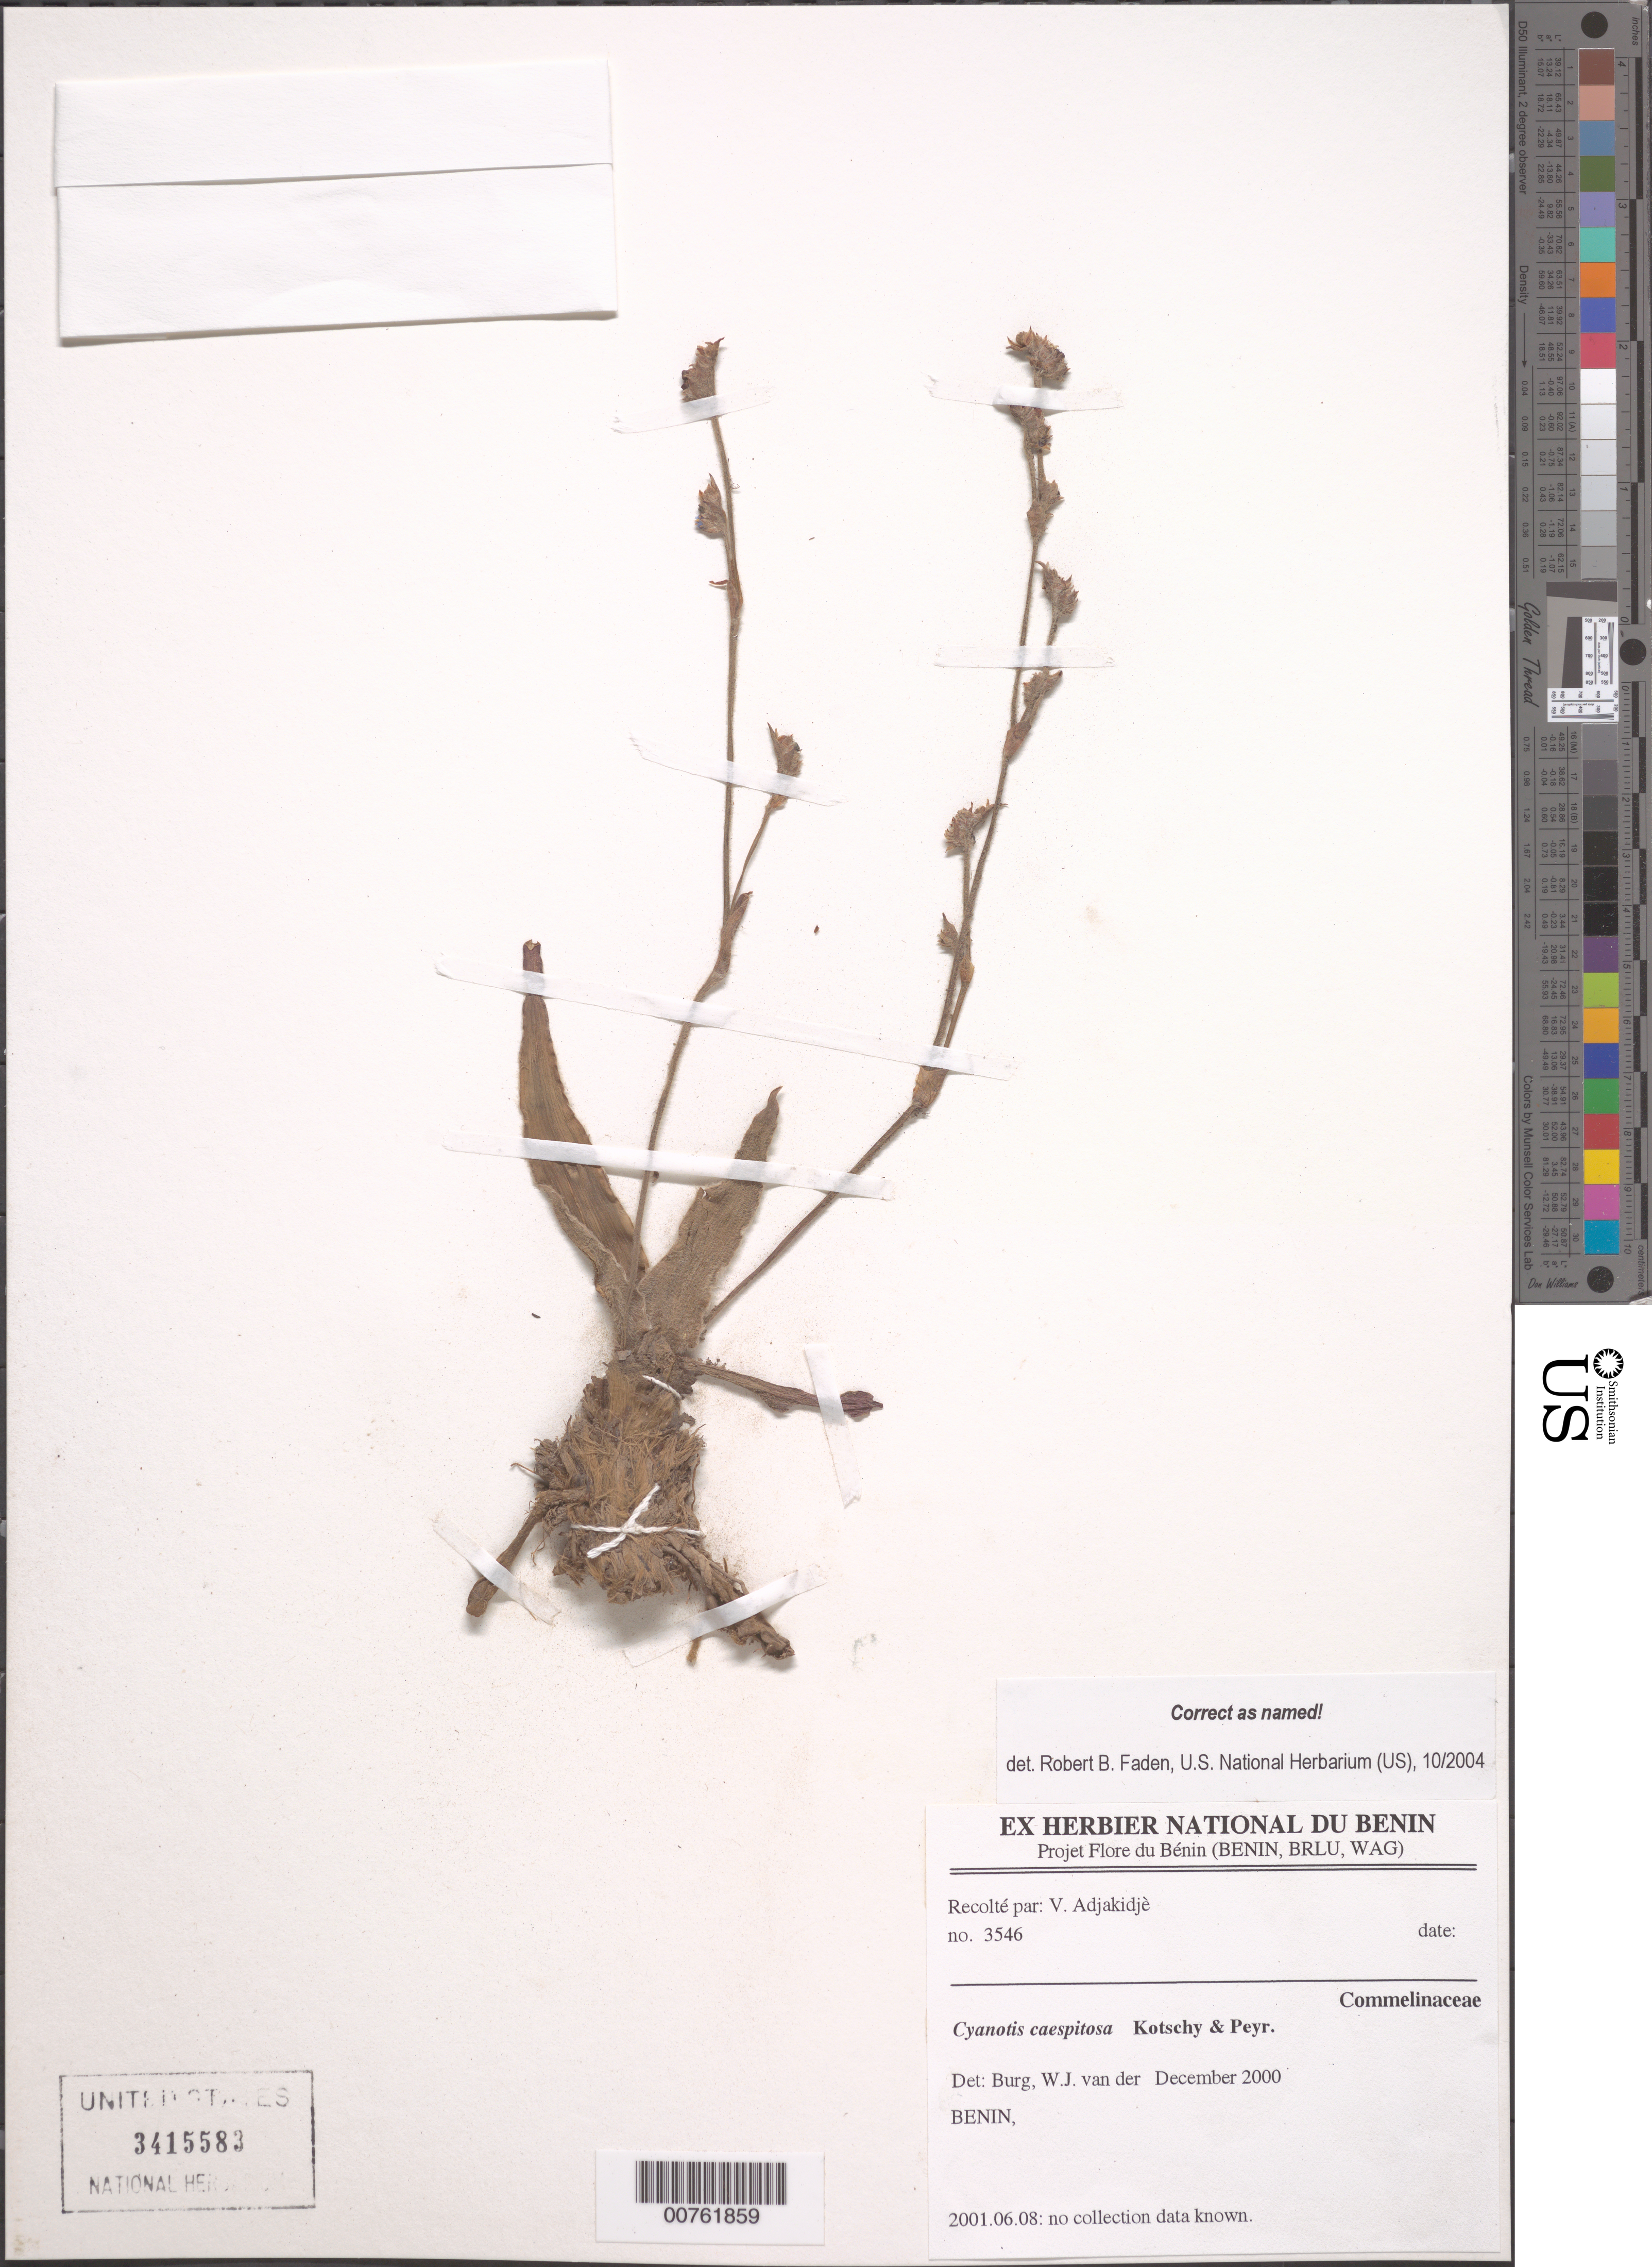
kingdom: Plantae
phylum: Tracheophyta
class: Liliopsida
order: Commelinales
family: Commelinaceae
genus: Cyanotis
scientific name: Cyanotis caespitosa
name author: Kotschy & Peyr.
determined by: Faden, Robert B., (US), Smithsonian Institution - National Museum of Natural History (UNITED STATES)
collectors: V. Adjakidjè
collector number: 3546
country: Benin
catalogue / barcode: US 3415583